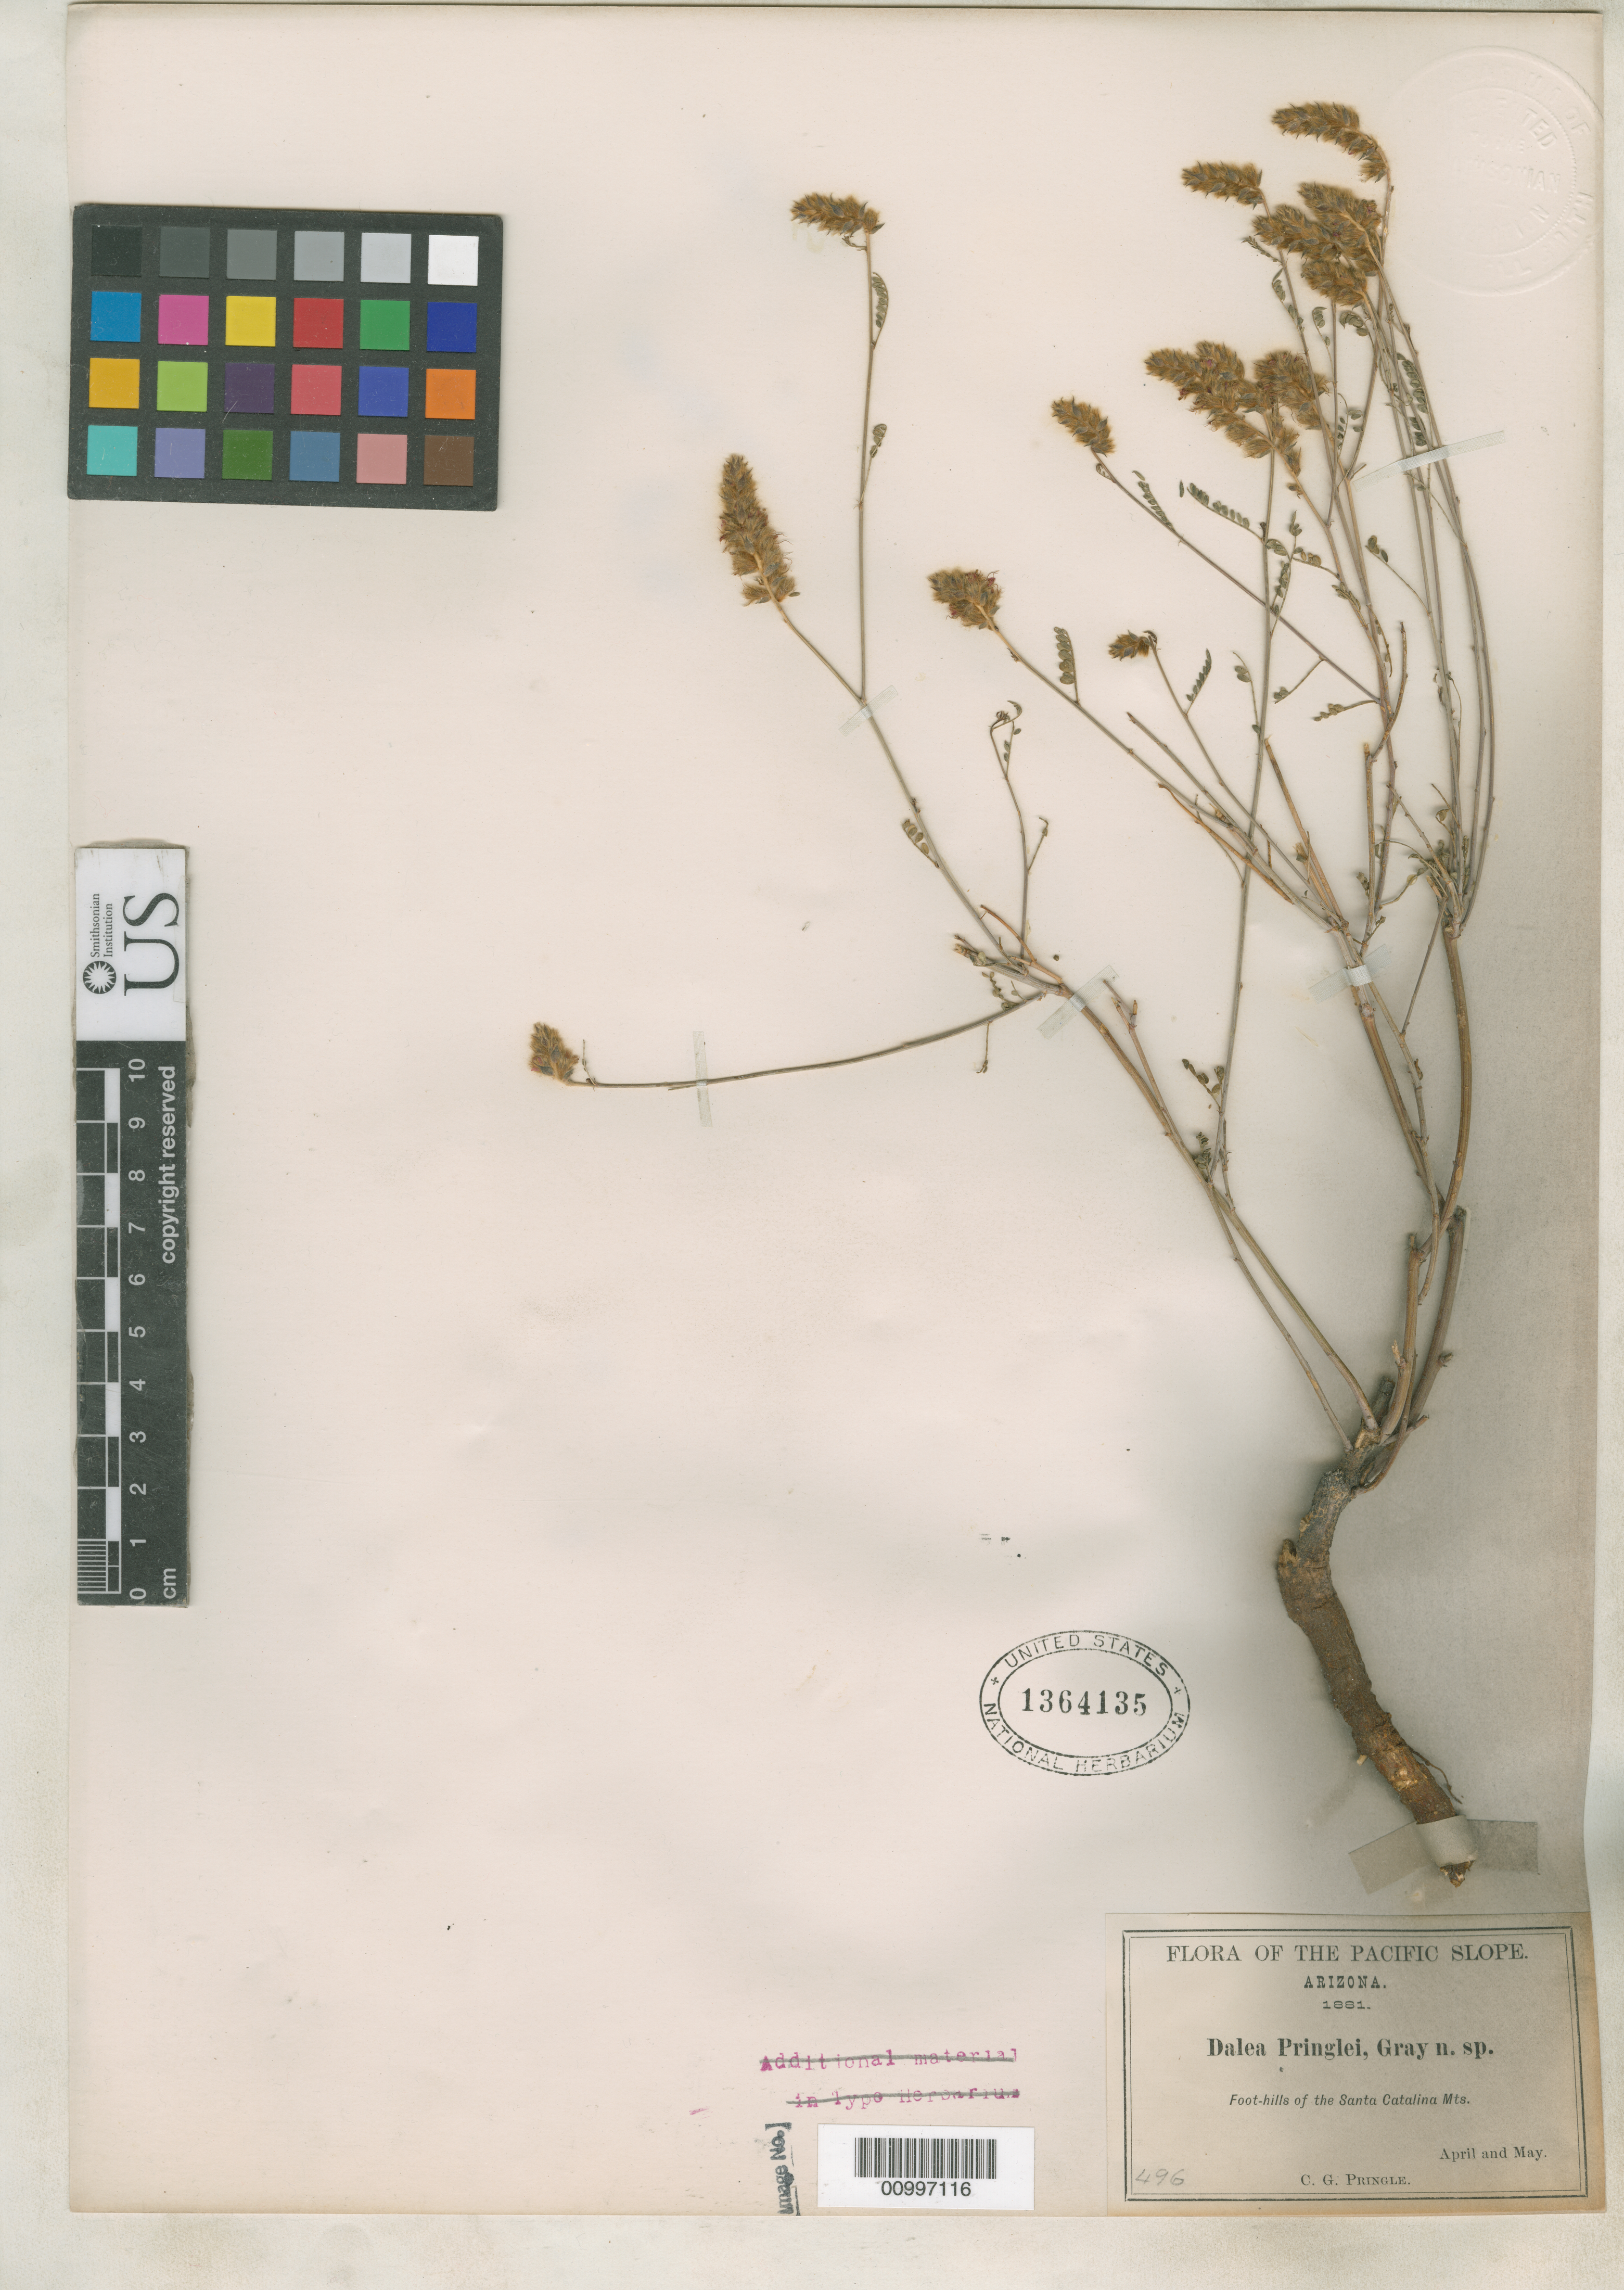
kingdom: Plantae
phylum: Tracheophyta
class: Magnoliopsida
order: Fabales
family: Fabaceae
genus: Dalea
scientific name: Dalea pringlei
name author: A. Gray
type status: Isotype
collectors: C. G. Pringle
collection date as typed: Apr 1881 to -- May 1881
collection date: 1881-04/1881-05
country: United States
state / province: Arizona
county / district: Pima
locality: Foothills of the Santa Catalina Mountains.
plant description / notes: From the herbarium of J. Donnell Smith.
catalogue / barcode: US 1364135